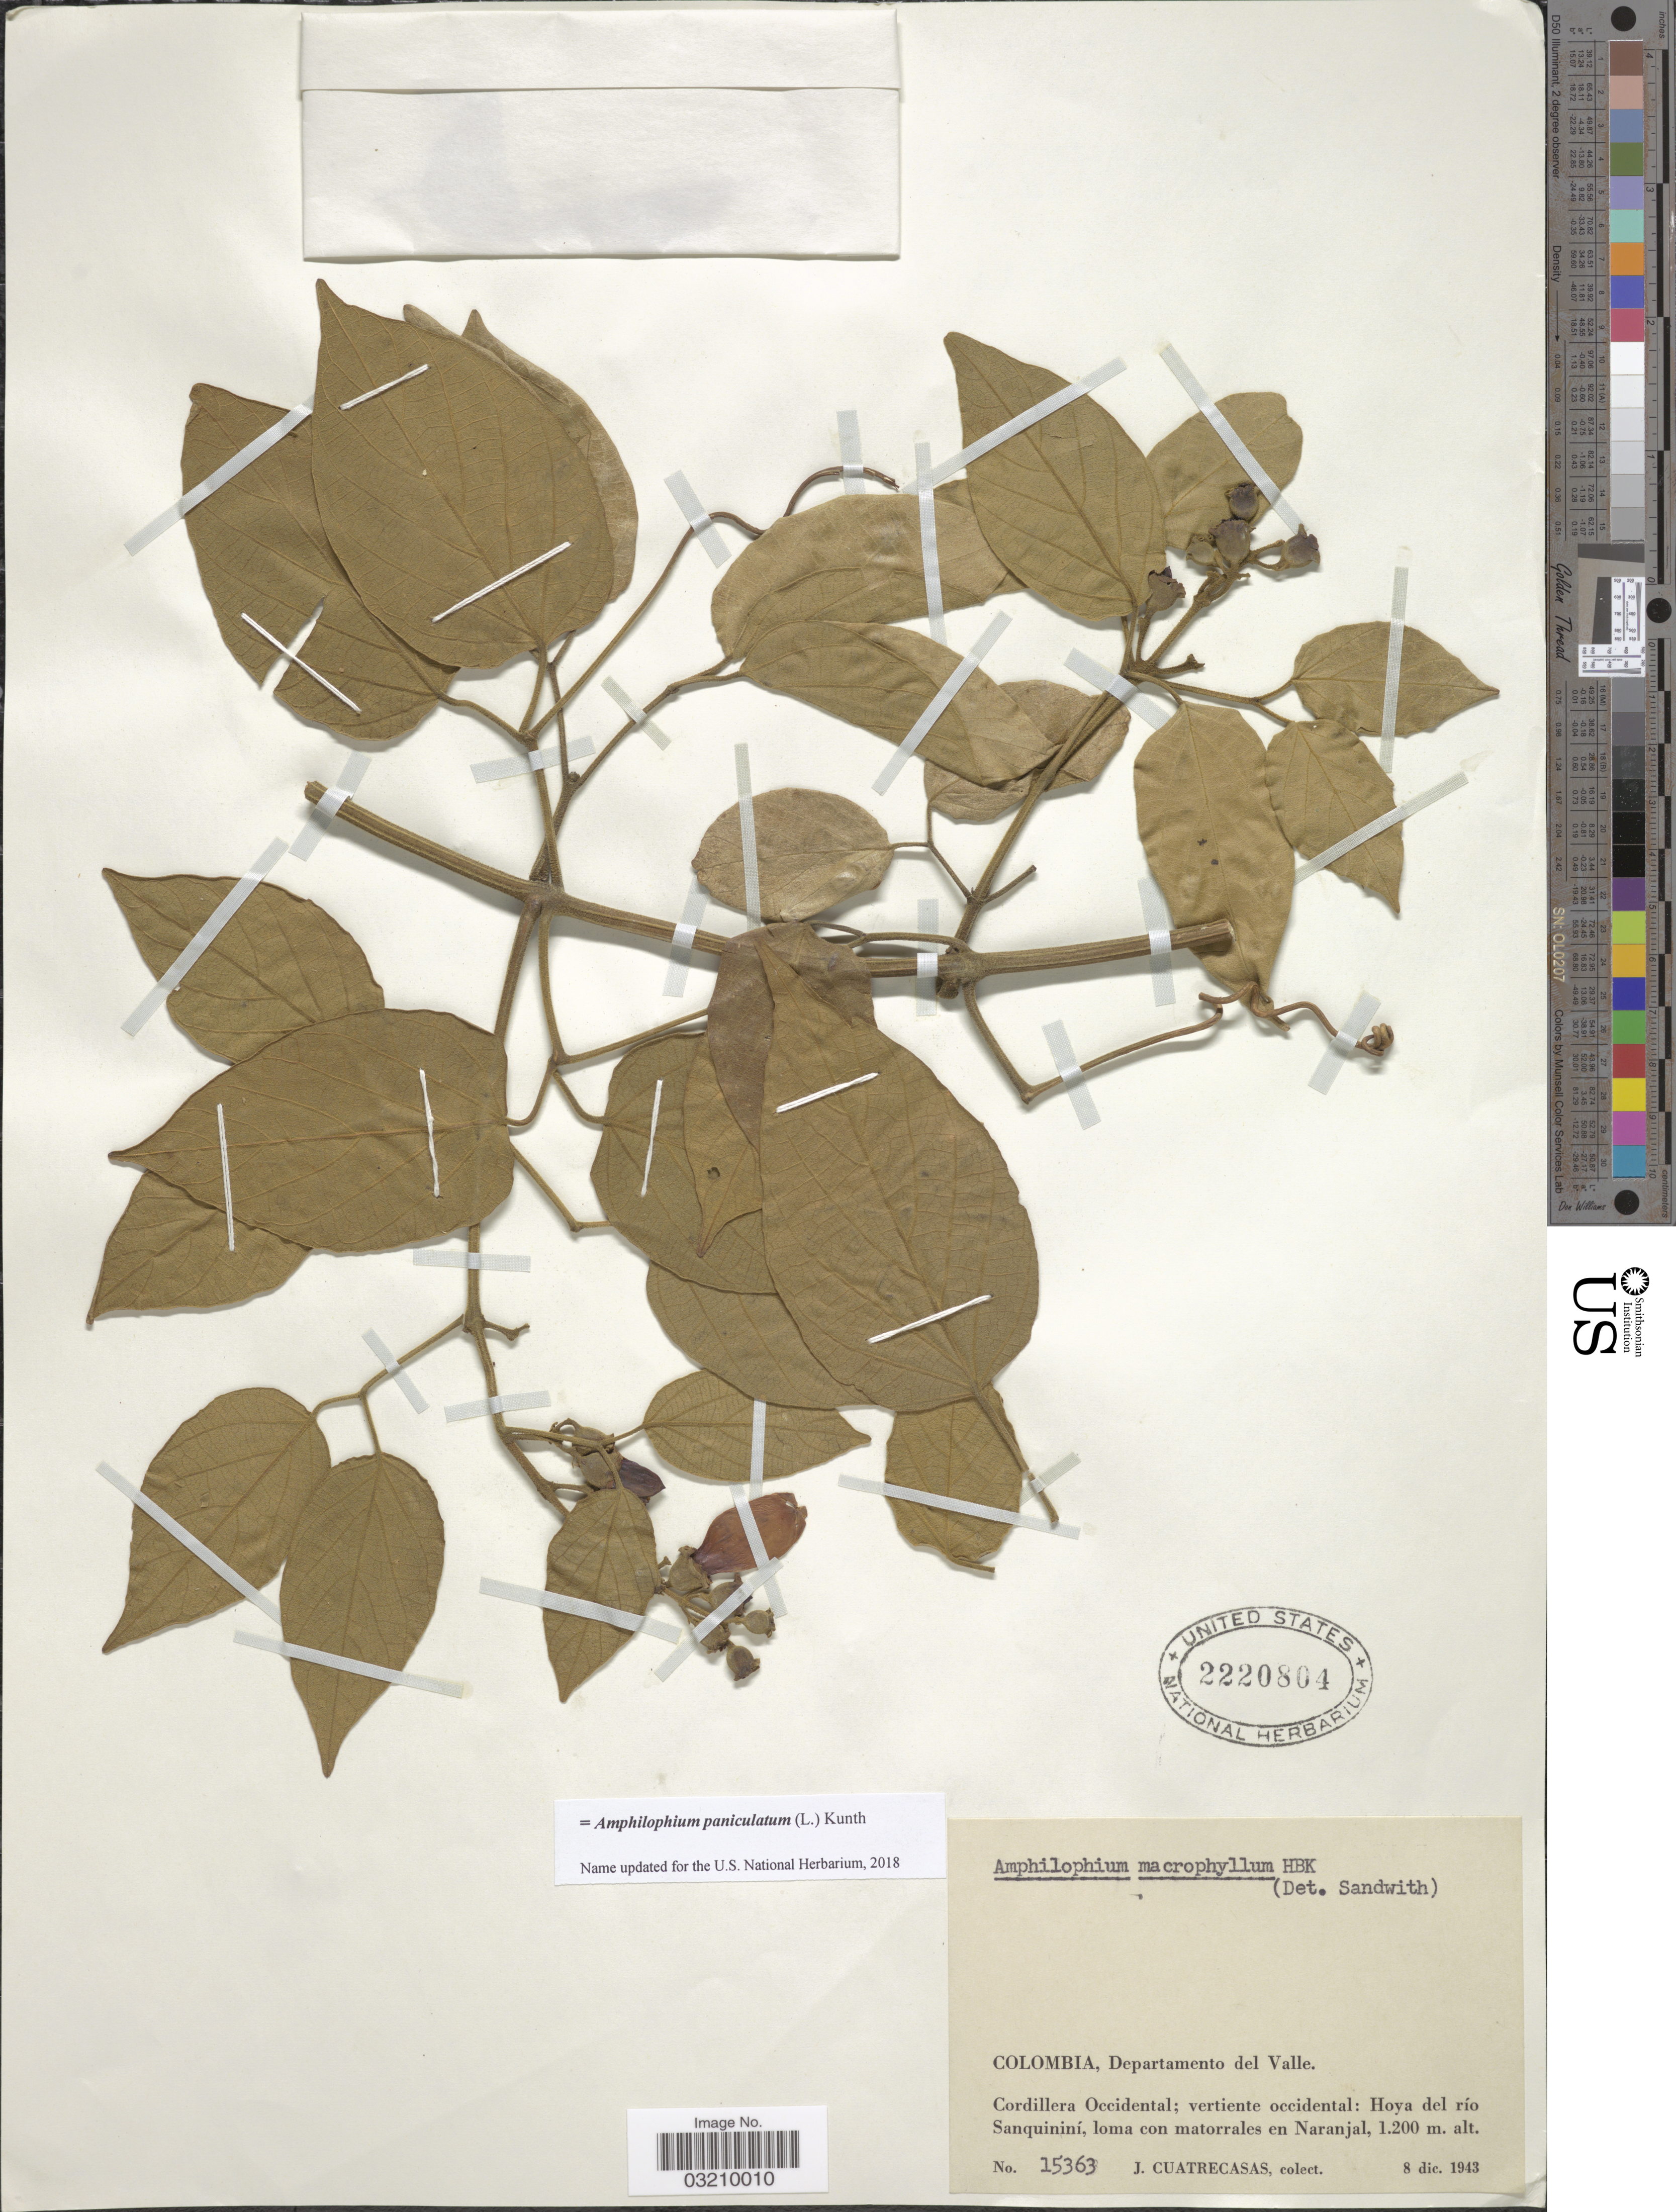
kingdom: Plantae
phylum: Tracheophyta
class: Magnoliopsida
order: Lamiales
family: Bignoniaceae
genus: Amphilophium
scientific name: Amphilophium paniculatum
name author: (L.) Kunth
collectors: J. Cuatrecasas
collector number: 15363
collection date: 1943-12-08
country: Colombia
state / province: Valle del Cauca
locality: Departamento del Valle. Cordillera Occidental; vertiente occidental: Hoya del río Sanquininí, loma con matorrales en Naranjal.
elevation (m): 1200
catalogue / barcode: US 2220804